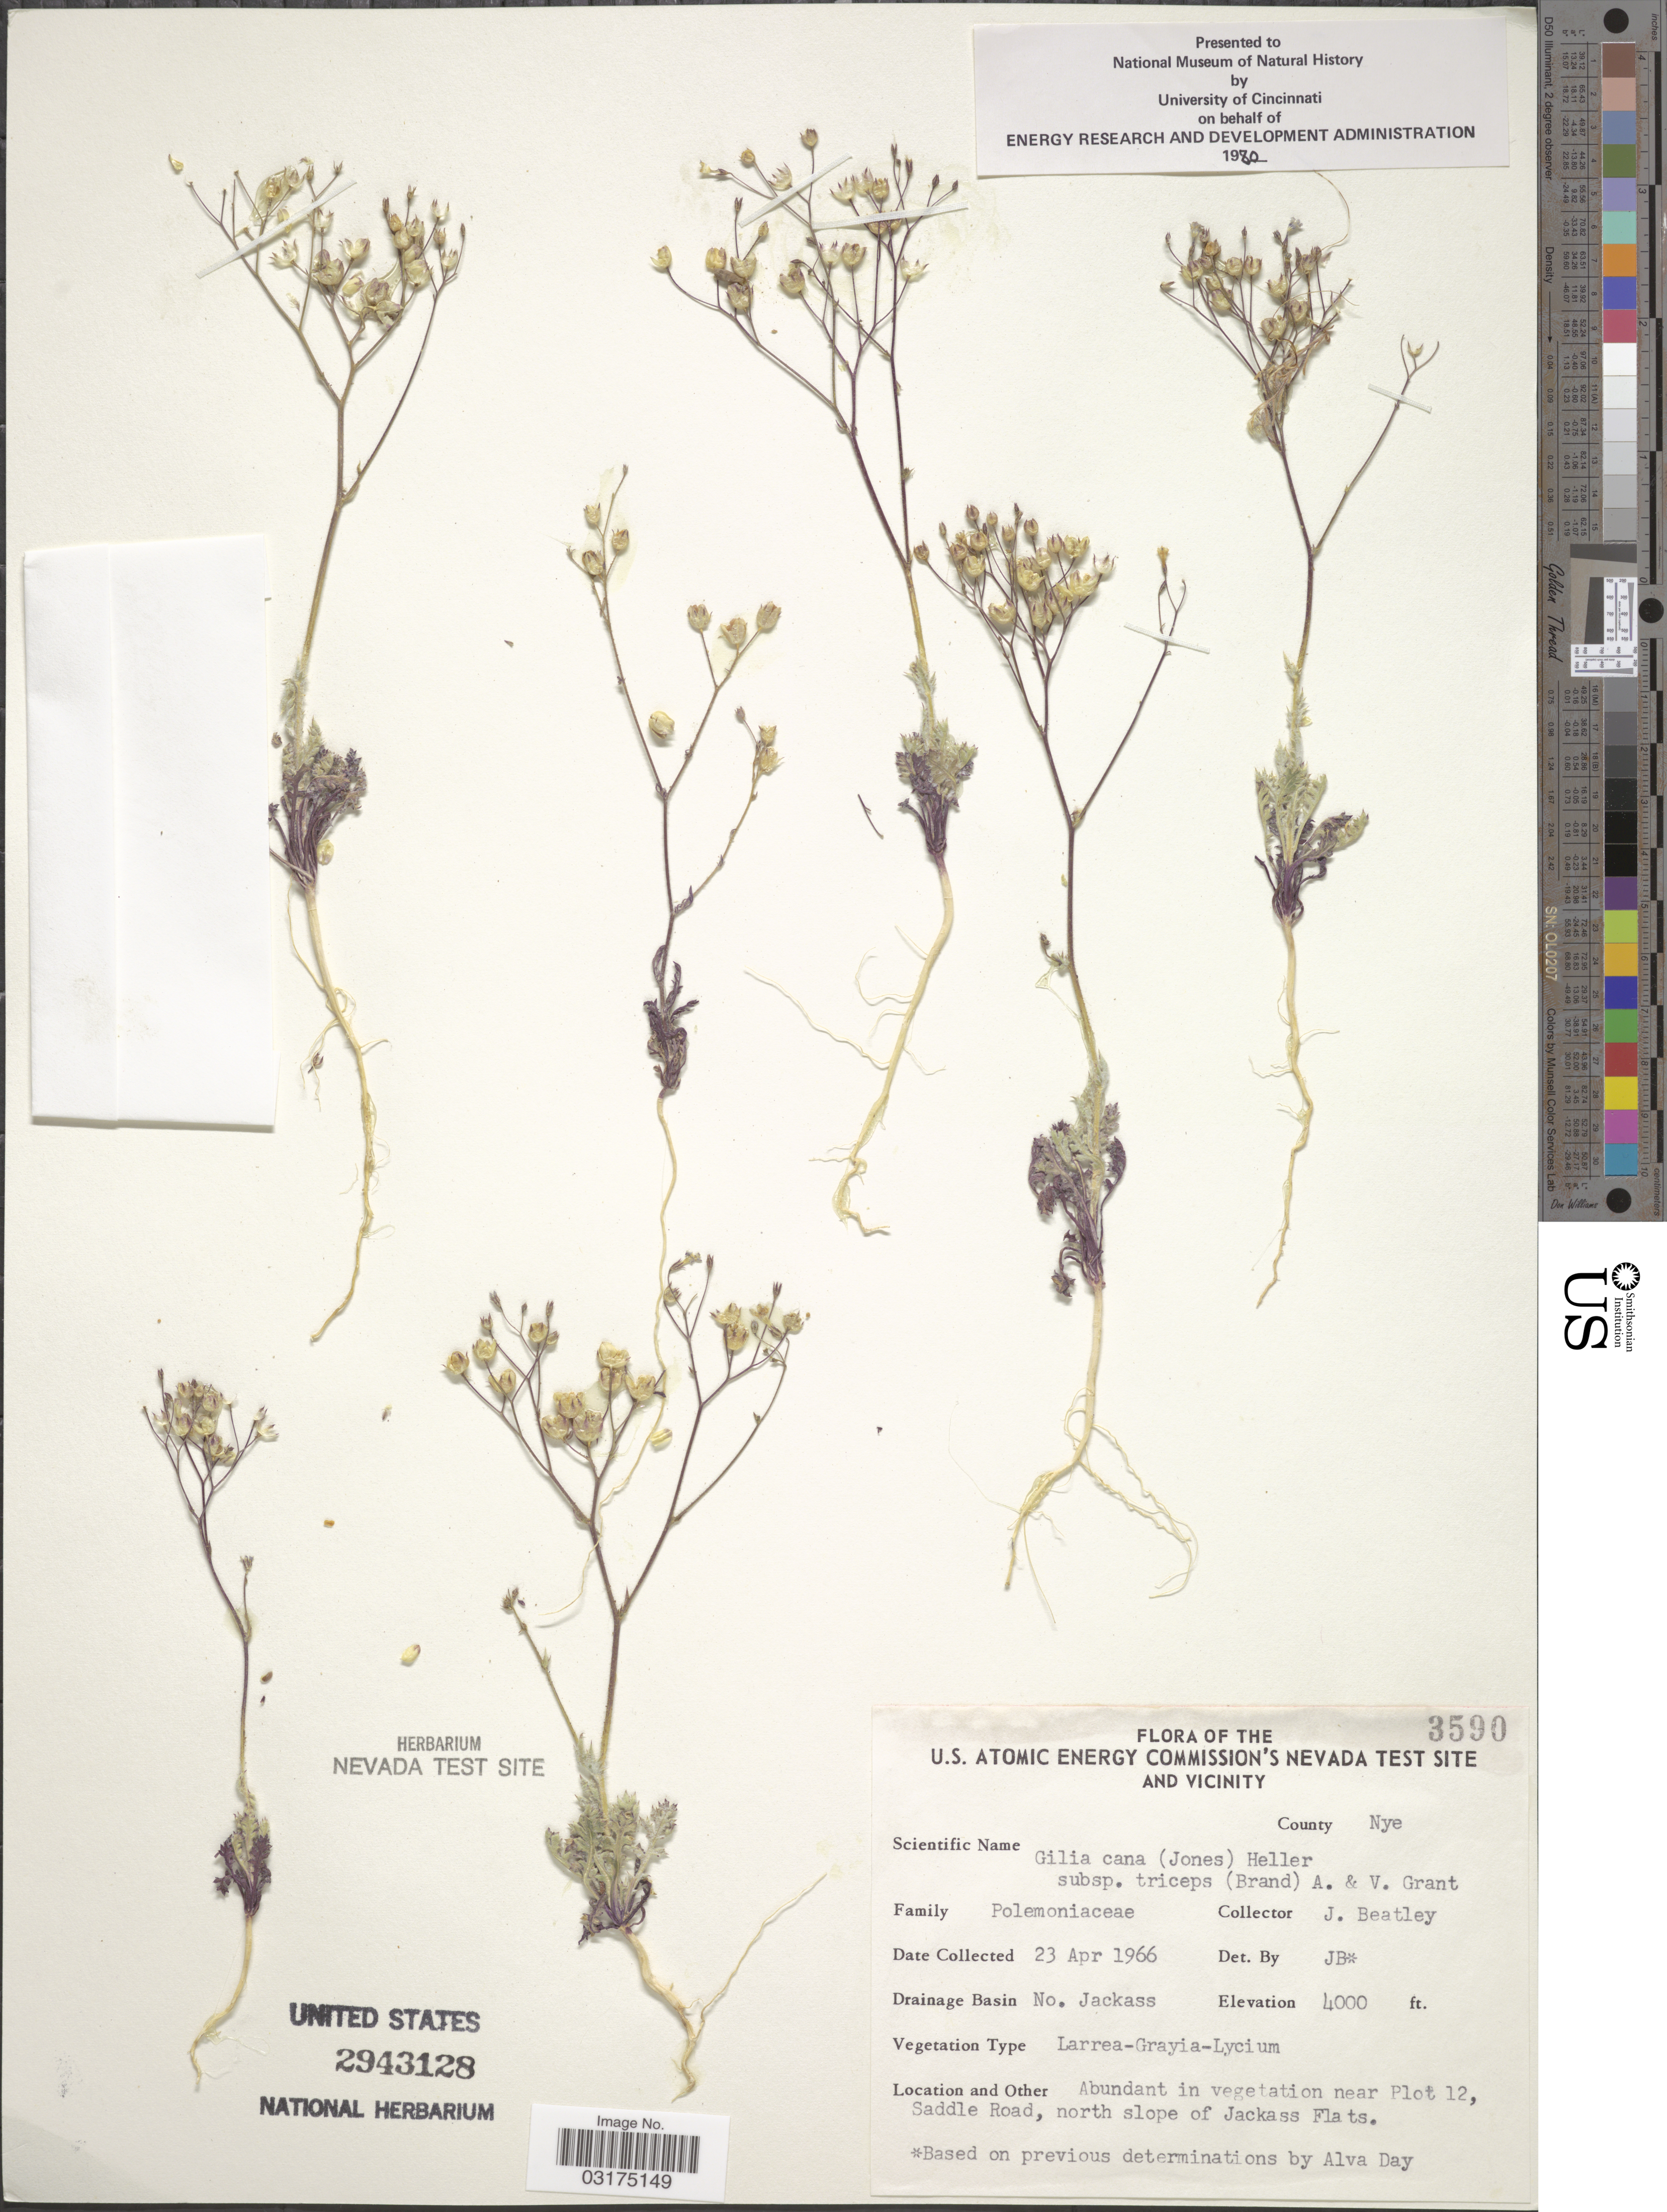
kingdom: Plantae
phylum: Tracheophyta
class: Magnoliopsida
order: Ericales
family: Polemoniaceae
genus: Gilia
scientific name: Gilia cana subsp. triceps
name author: (Brand) A.D. Grant & V.E. Grant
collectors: J. C. Beatley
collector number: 3590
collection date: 1966-04-23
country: United States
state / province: Nevada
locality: U.S. Atomic Energy Commission's Nevada Test Site and Vicinity, County Nye, Drainage Basin No. Jackass, Abundant in vegetation near Plot 12, Saddle Road, north slope of Jackass Flats.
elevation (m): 1219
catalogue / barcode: US 2943128